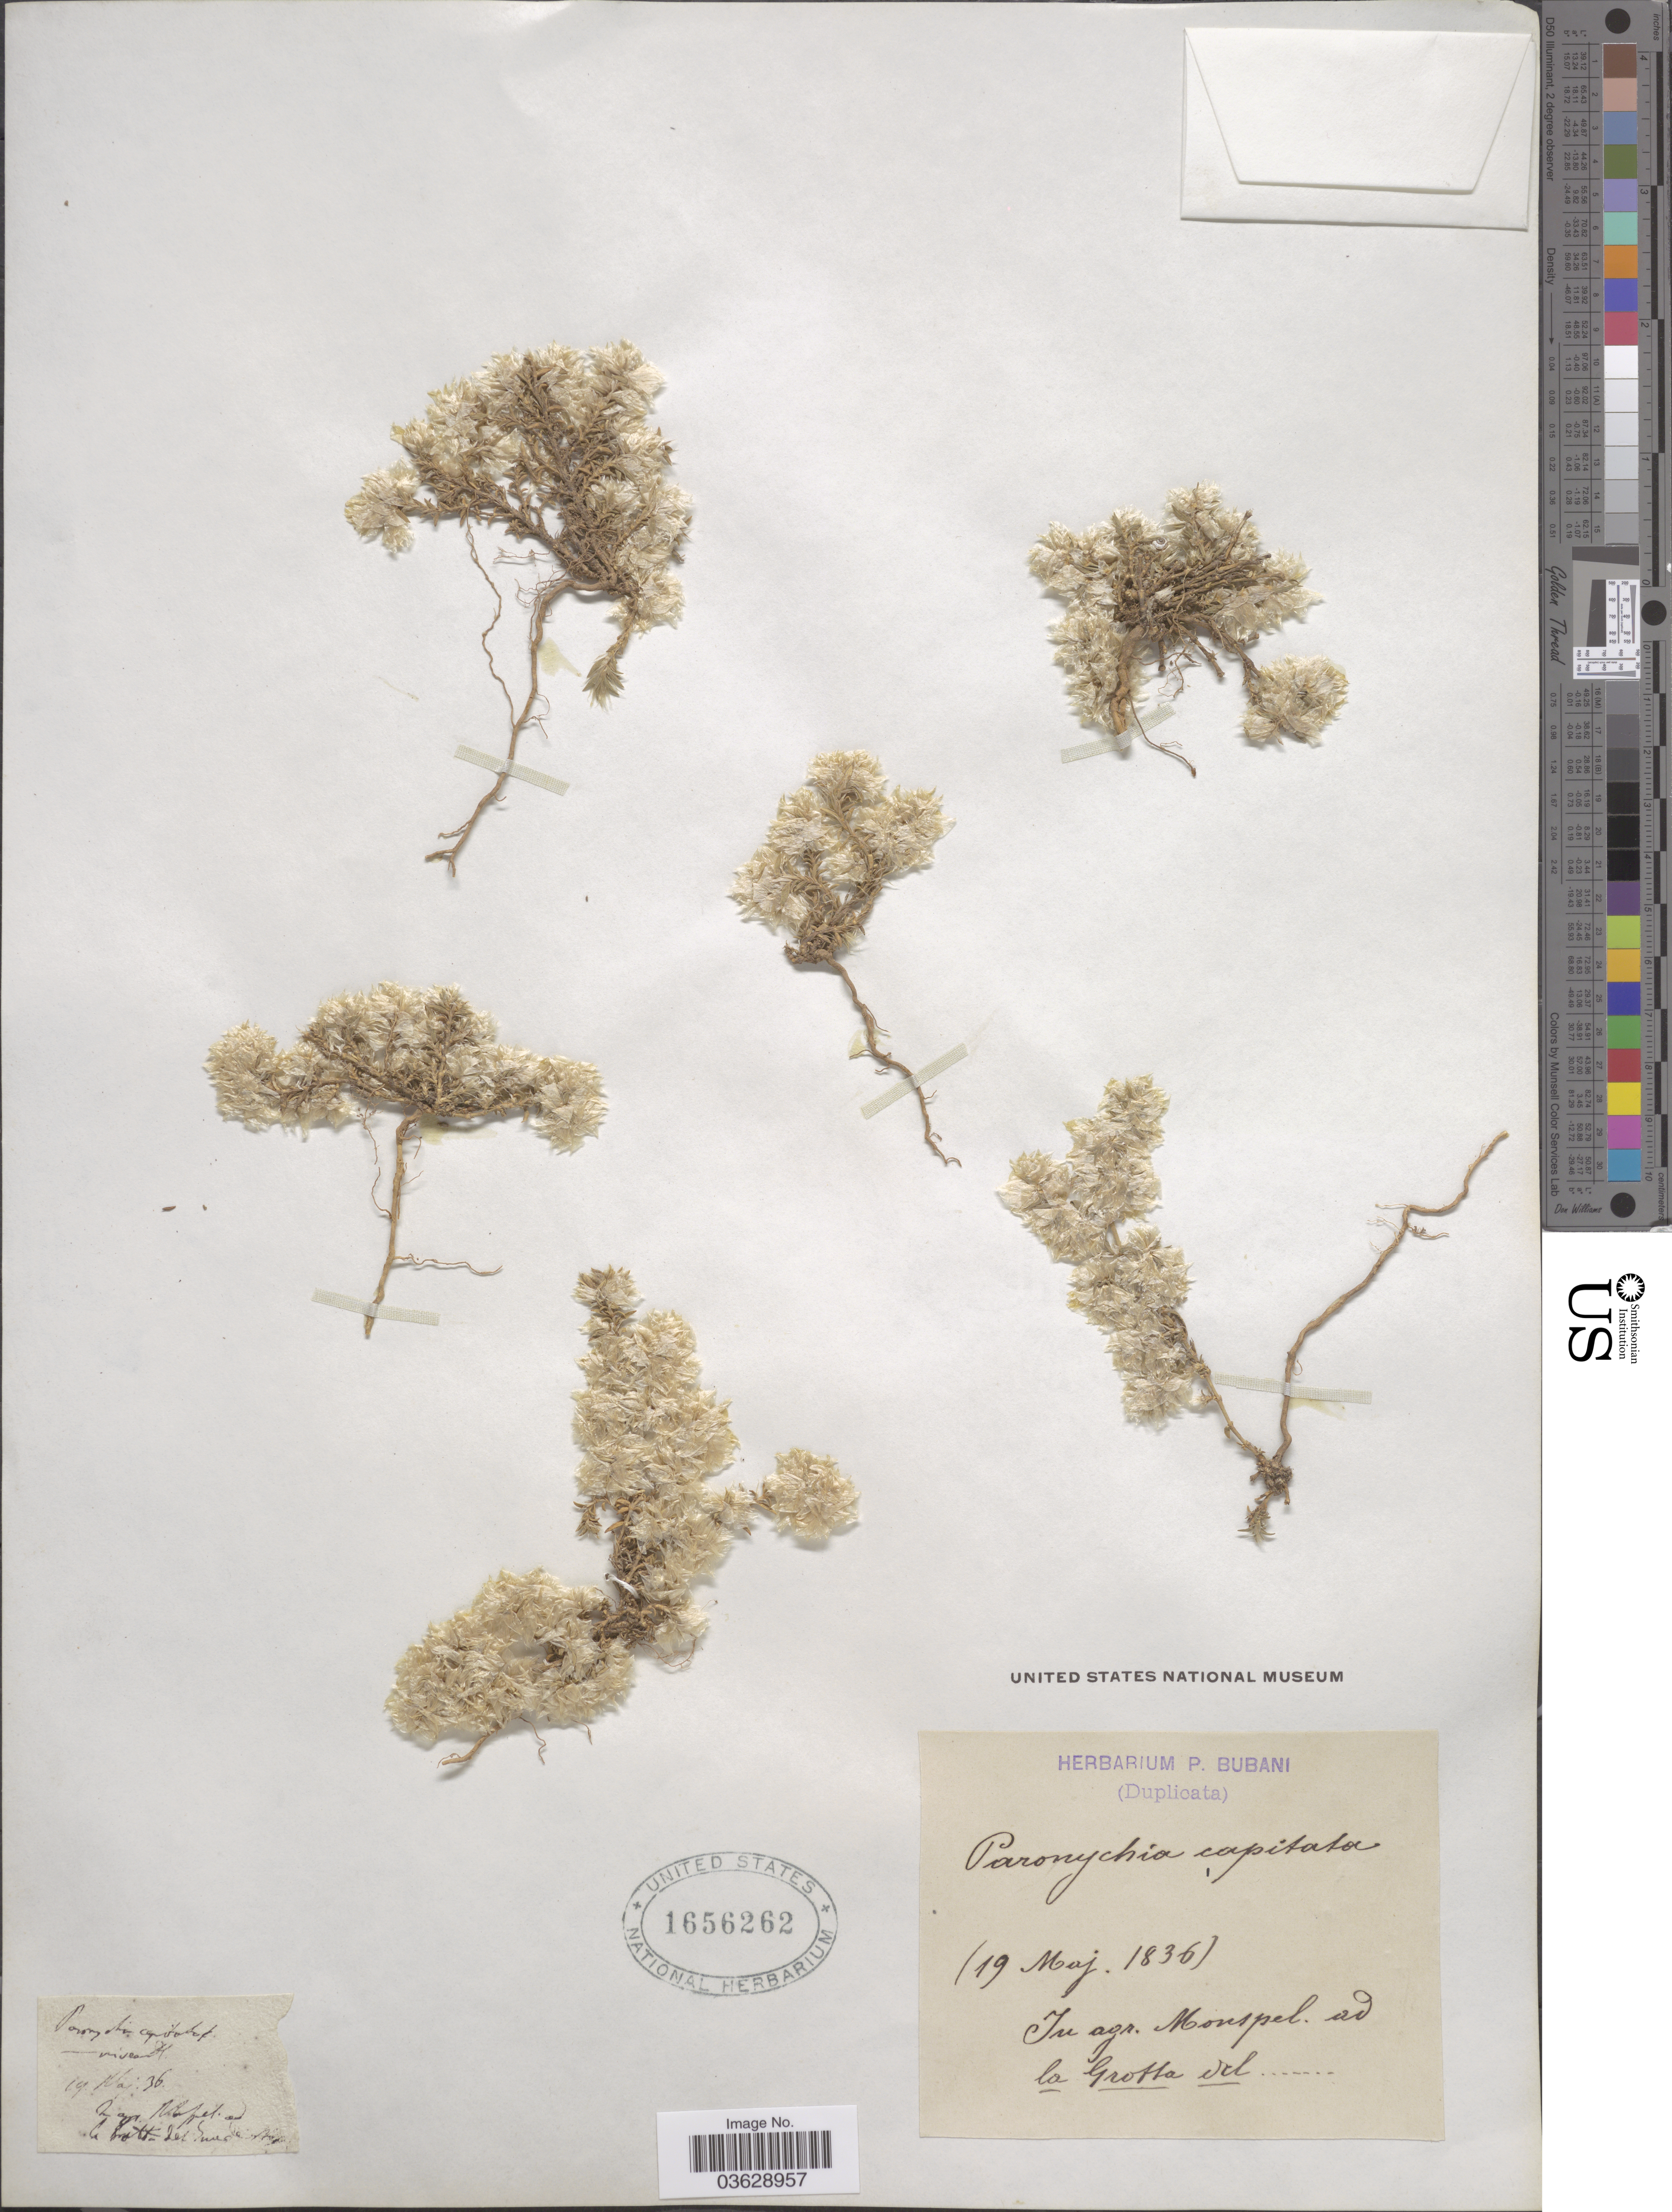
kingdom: Plantae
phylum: Tracheophyta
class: Magnoliopsida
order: Caryophyllales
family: Caryophyllaceae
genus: Paronychia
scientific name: Paronychia capitata subsp. capitata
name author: (L.) Lam.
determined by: Strong, Mark T., (BOT), Smithsonian Institution - National Museum of Natural History (UNITED STATES)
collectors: ex herb. P. Bubani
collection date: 1836-05-19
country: France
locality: In agr. Monspel. ad la Grotta del [interpreted].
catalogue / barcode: US 1656262